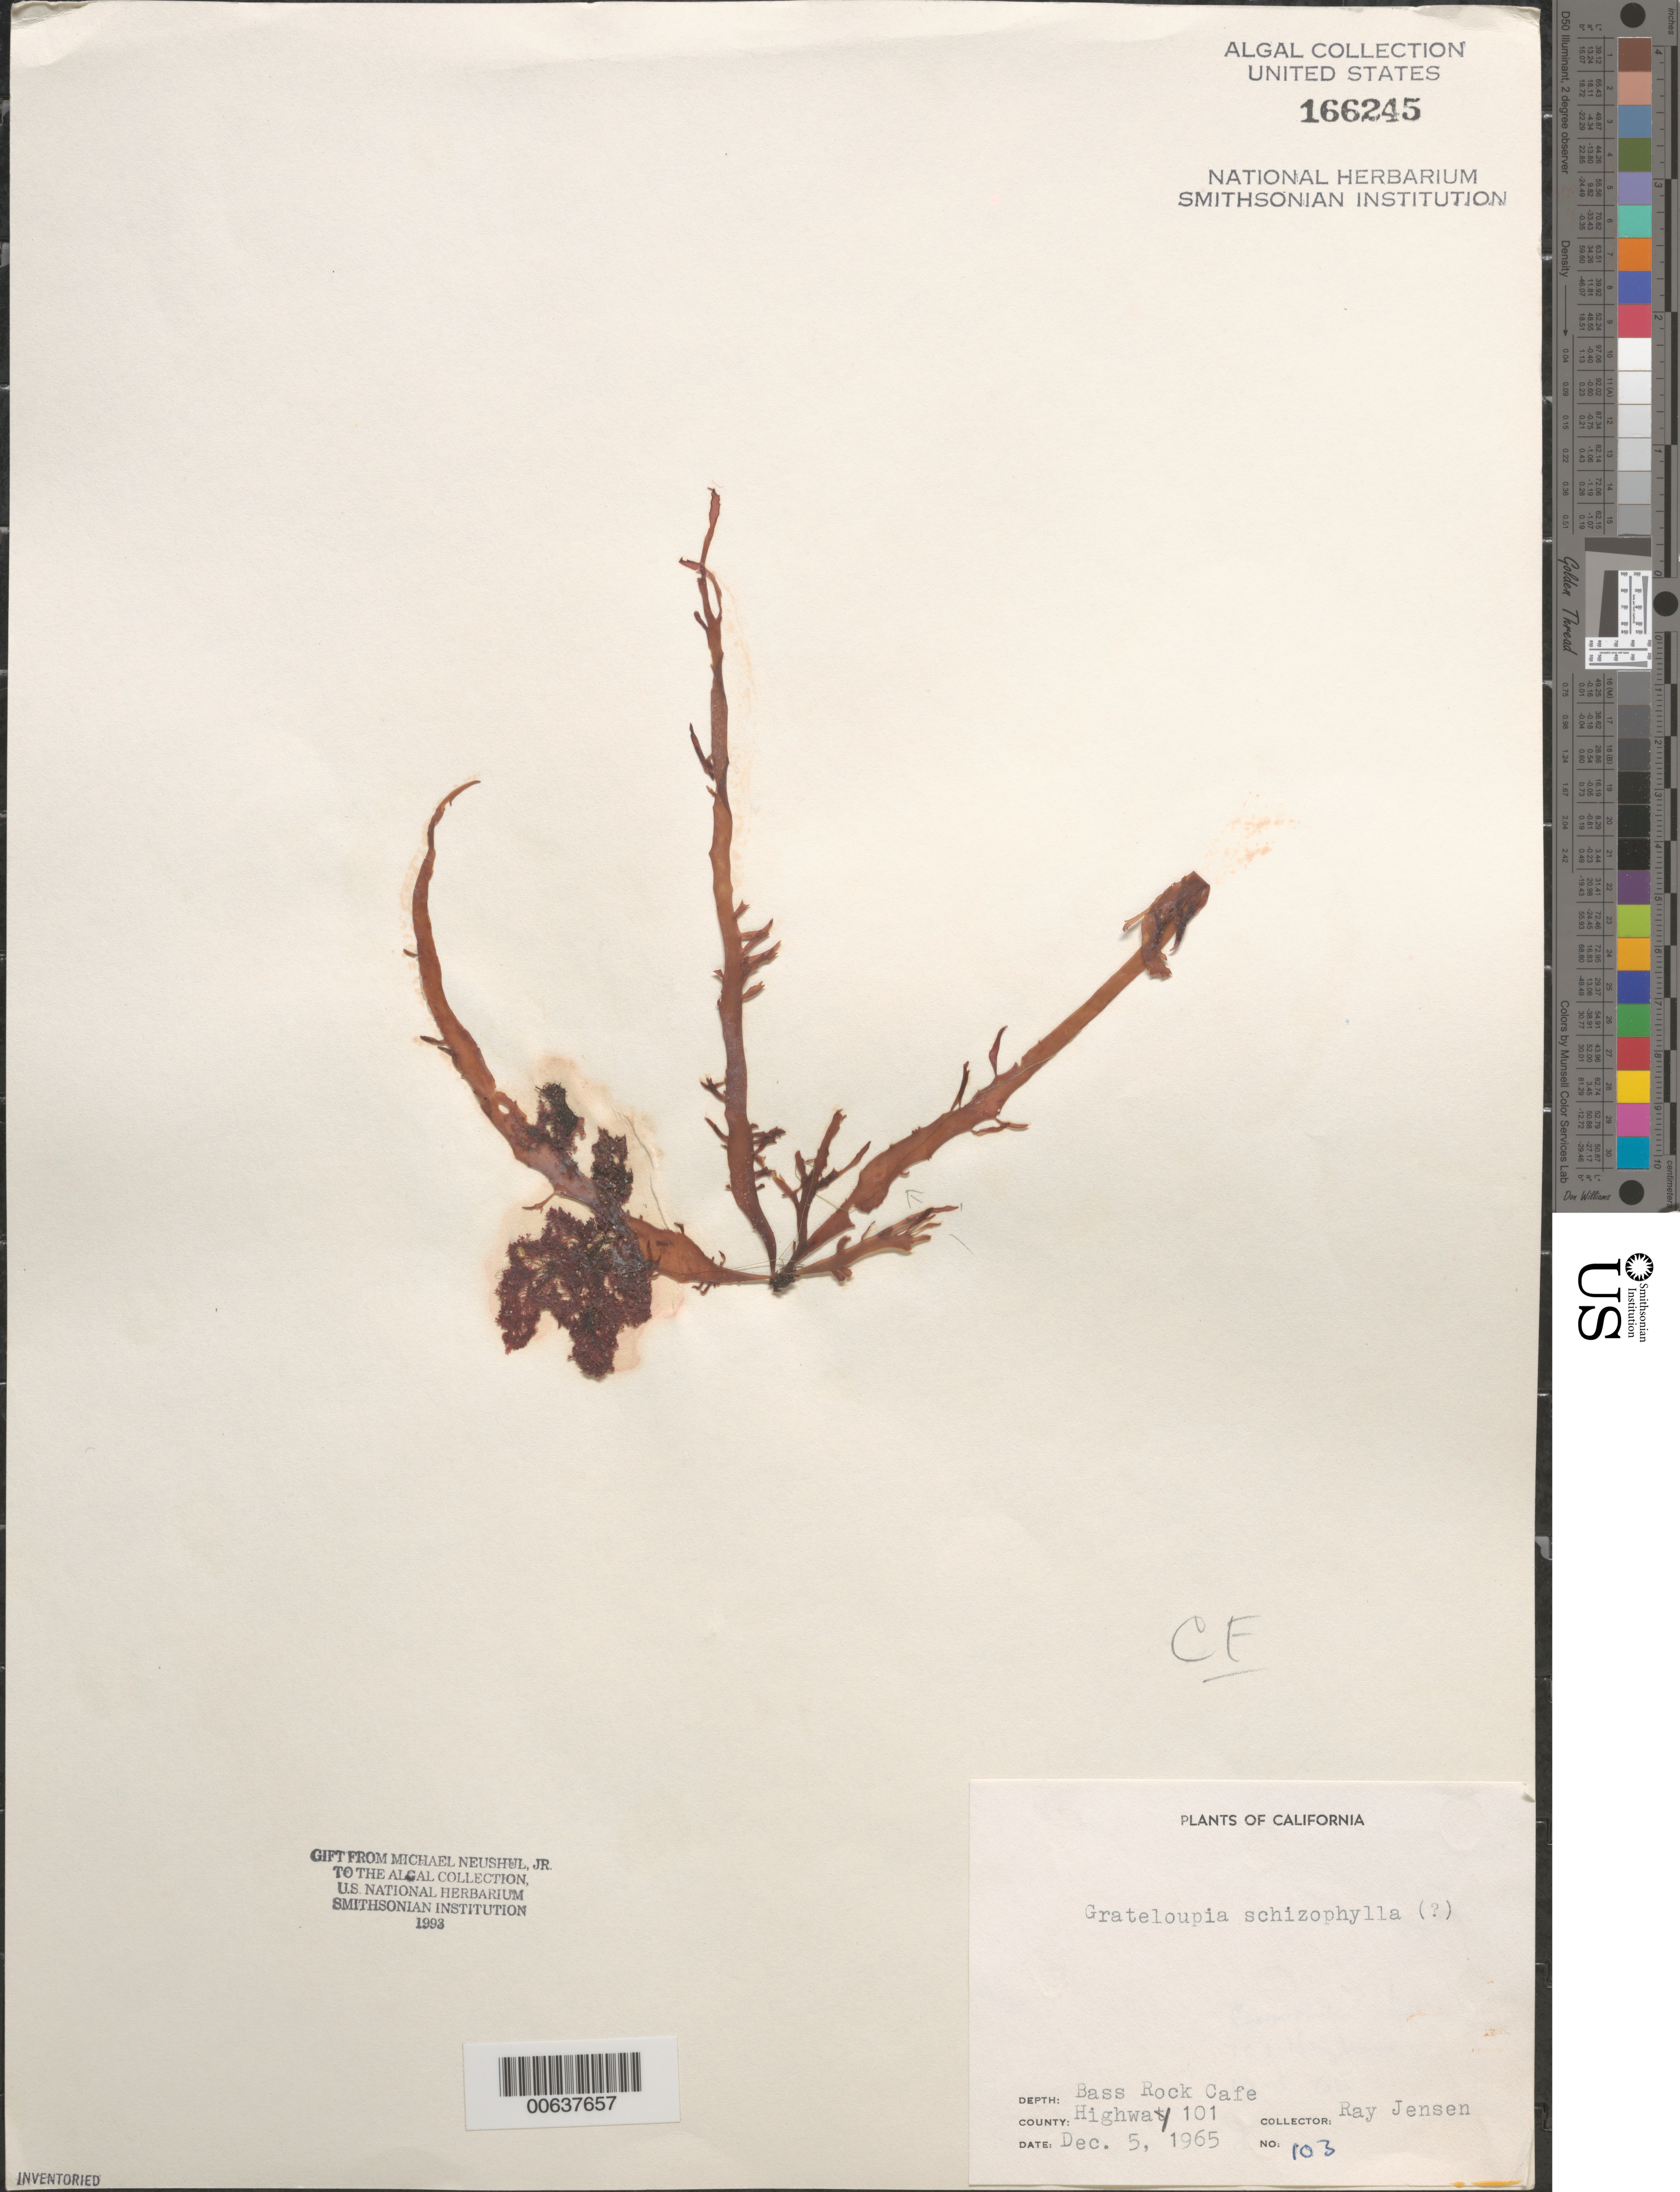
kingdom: Plantae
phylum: Rhodophyta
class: Florideophyceae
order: Halymeniales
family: Halymeniaceae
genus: Grateloupia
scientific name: Grateloupia schizophylla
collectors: R. Jensen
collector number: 103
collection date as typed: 05 Dec 1965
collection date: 1965-12-05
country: United States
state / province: California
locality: Bass Rock Cafe, Highway 101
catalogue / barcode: US 166245